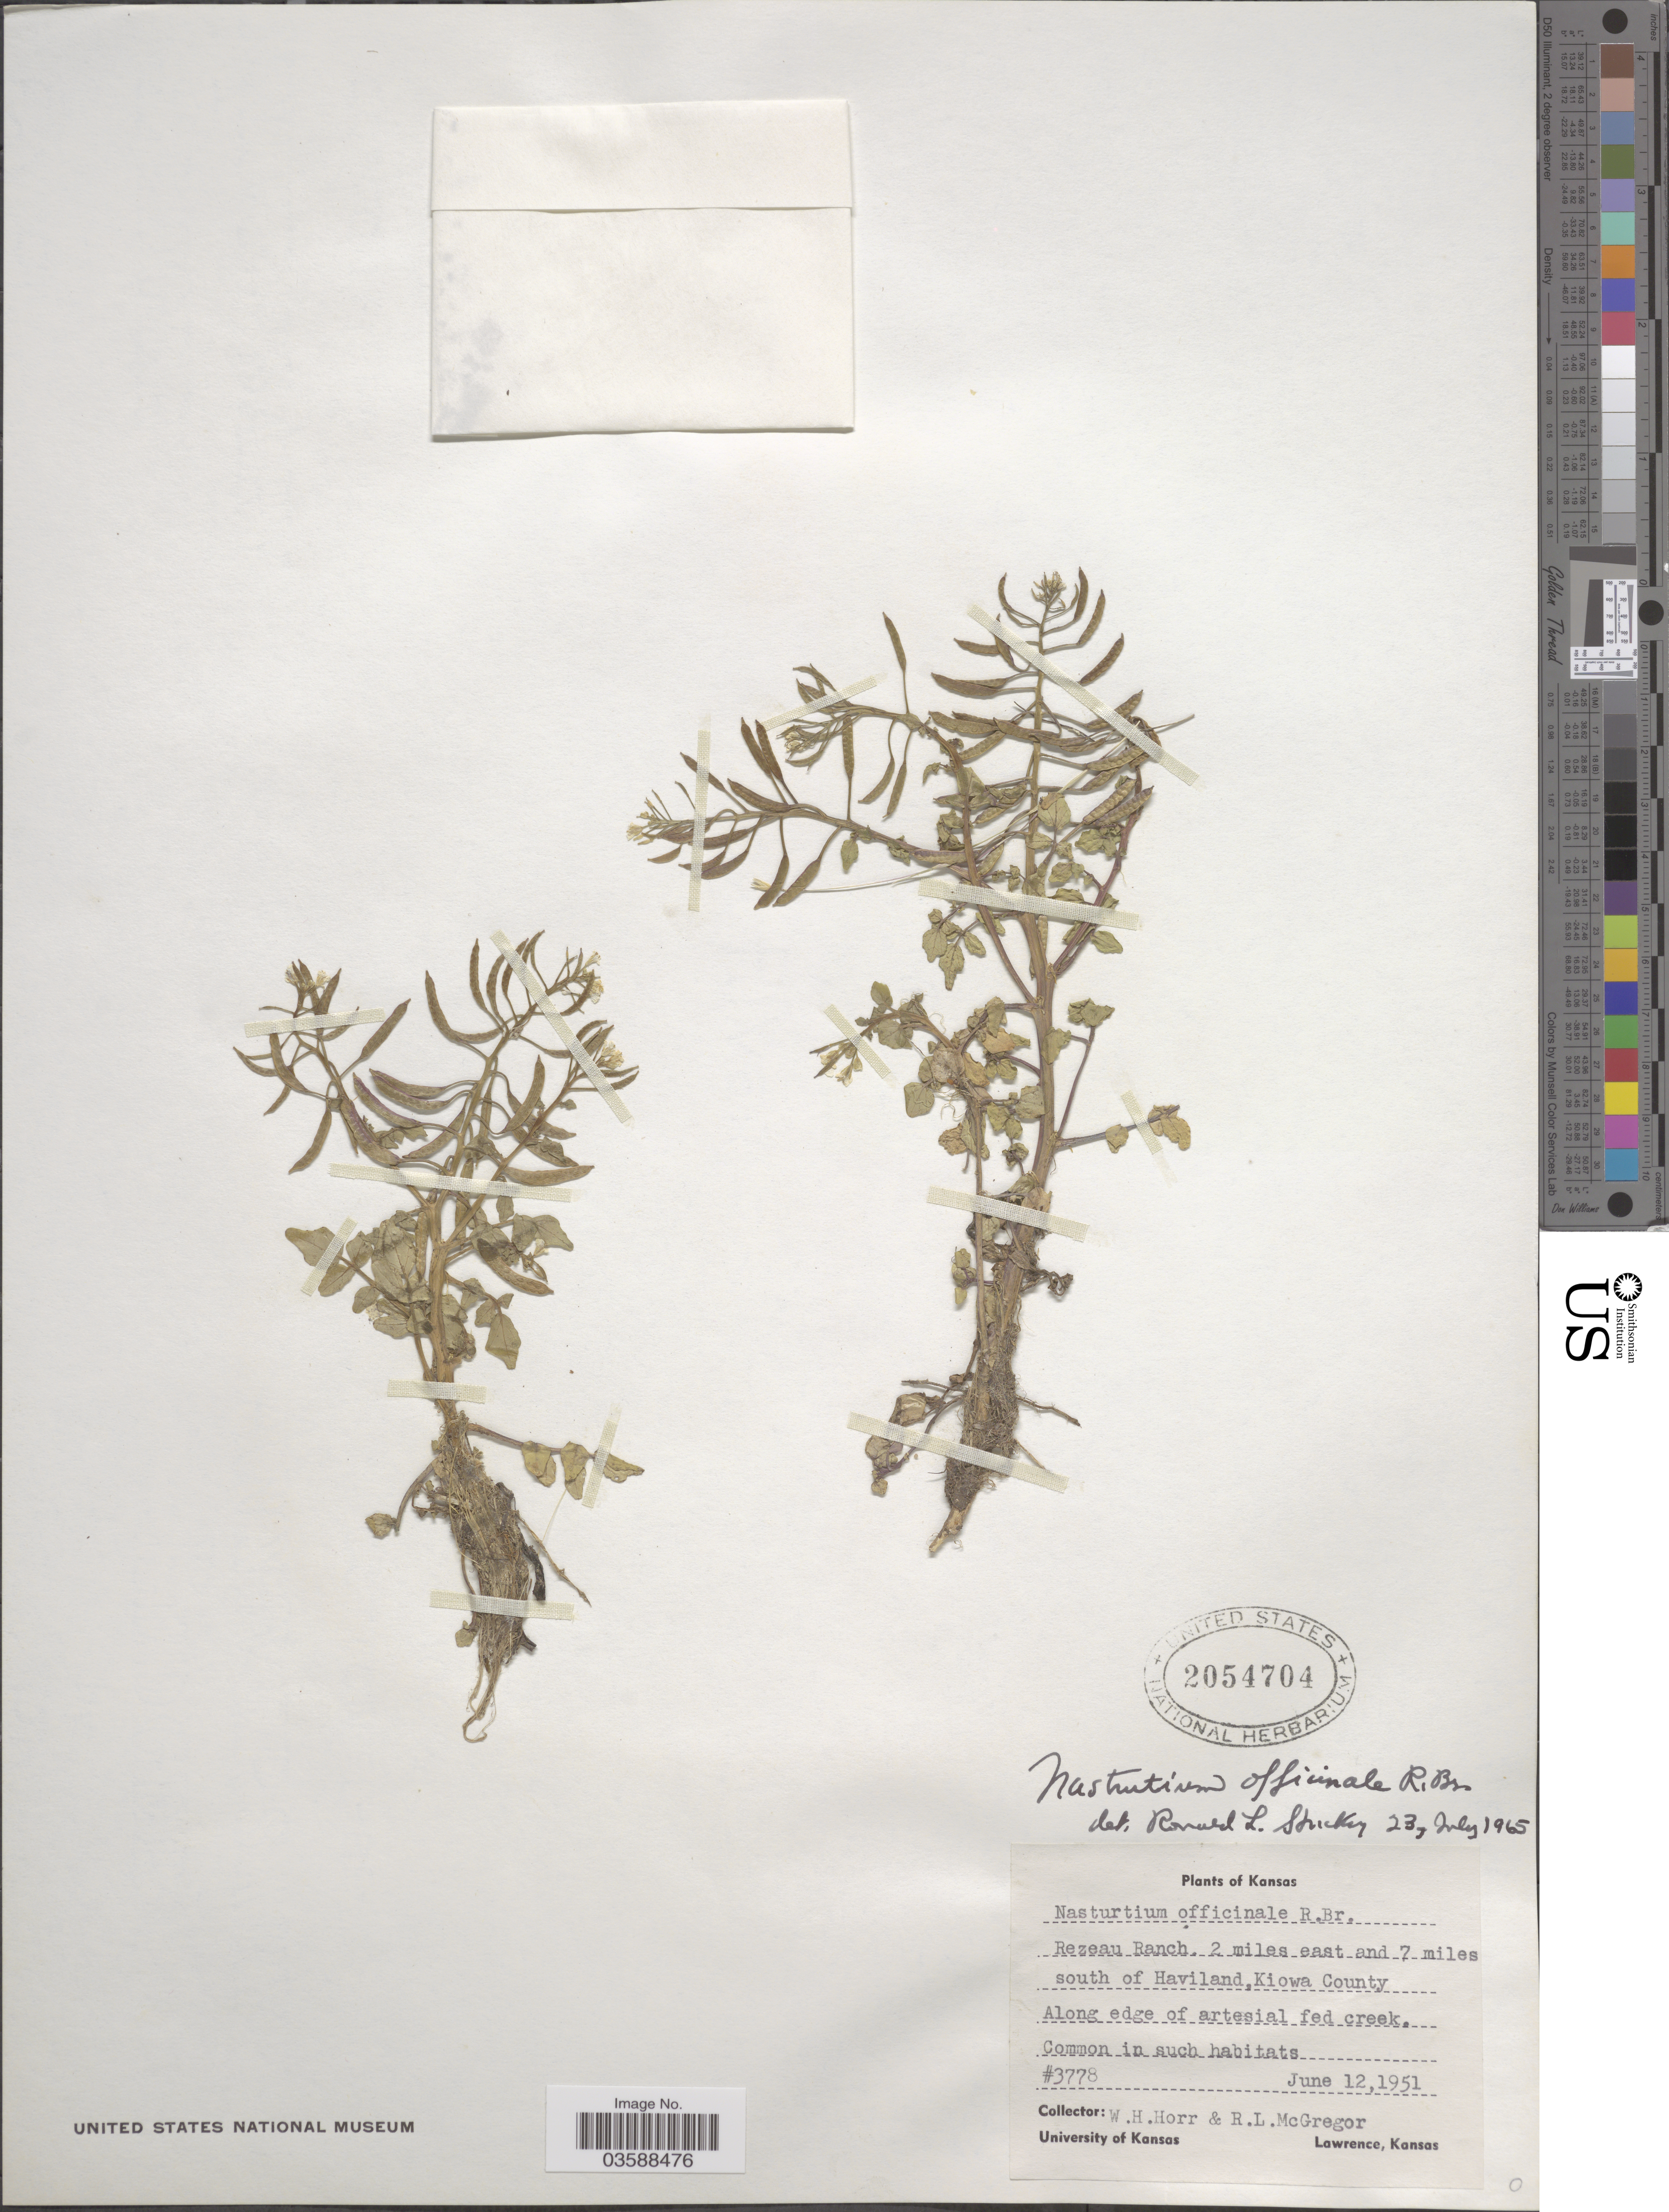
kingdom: Plantae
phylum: Tracheophyta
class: Magnoliopsida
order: Brassicales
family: Brassicaceae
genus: Nasturtium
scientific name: Nasturtium officinale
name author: R. Br.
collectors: W. H. Horr & R. McGregor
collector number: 3778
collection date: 1951-06-12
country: United States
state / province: Kansas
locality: Rezeau Ranch, 2 miles east and 7 miles south of Haviland, Kiowa County. Along edge of artesial fed creek.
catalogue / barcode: US 2054704